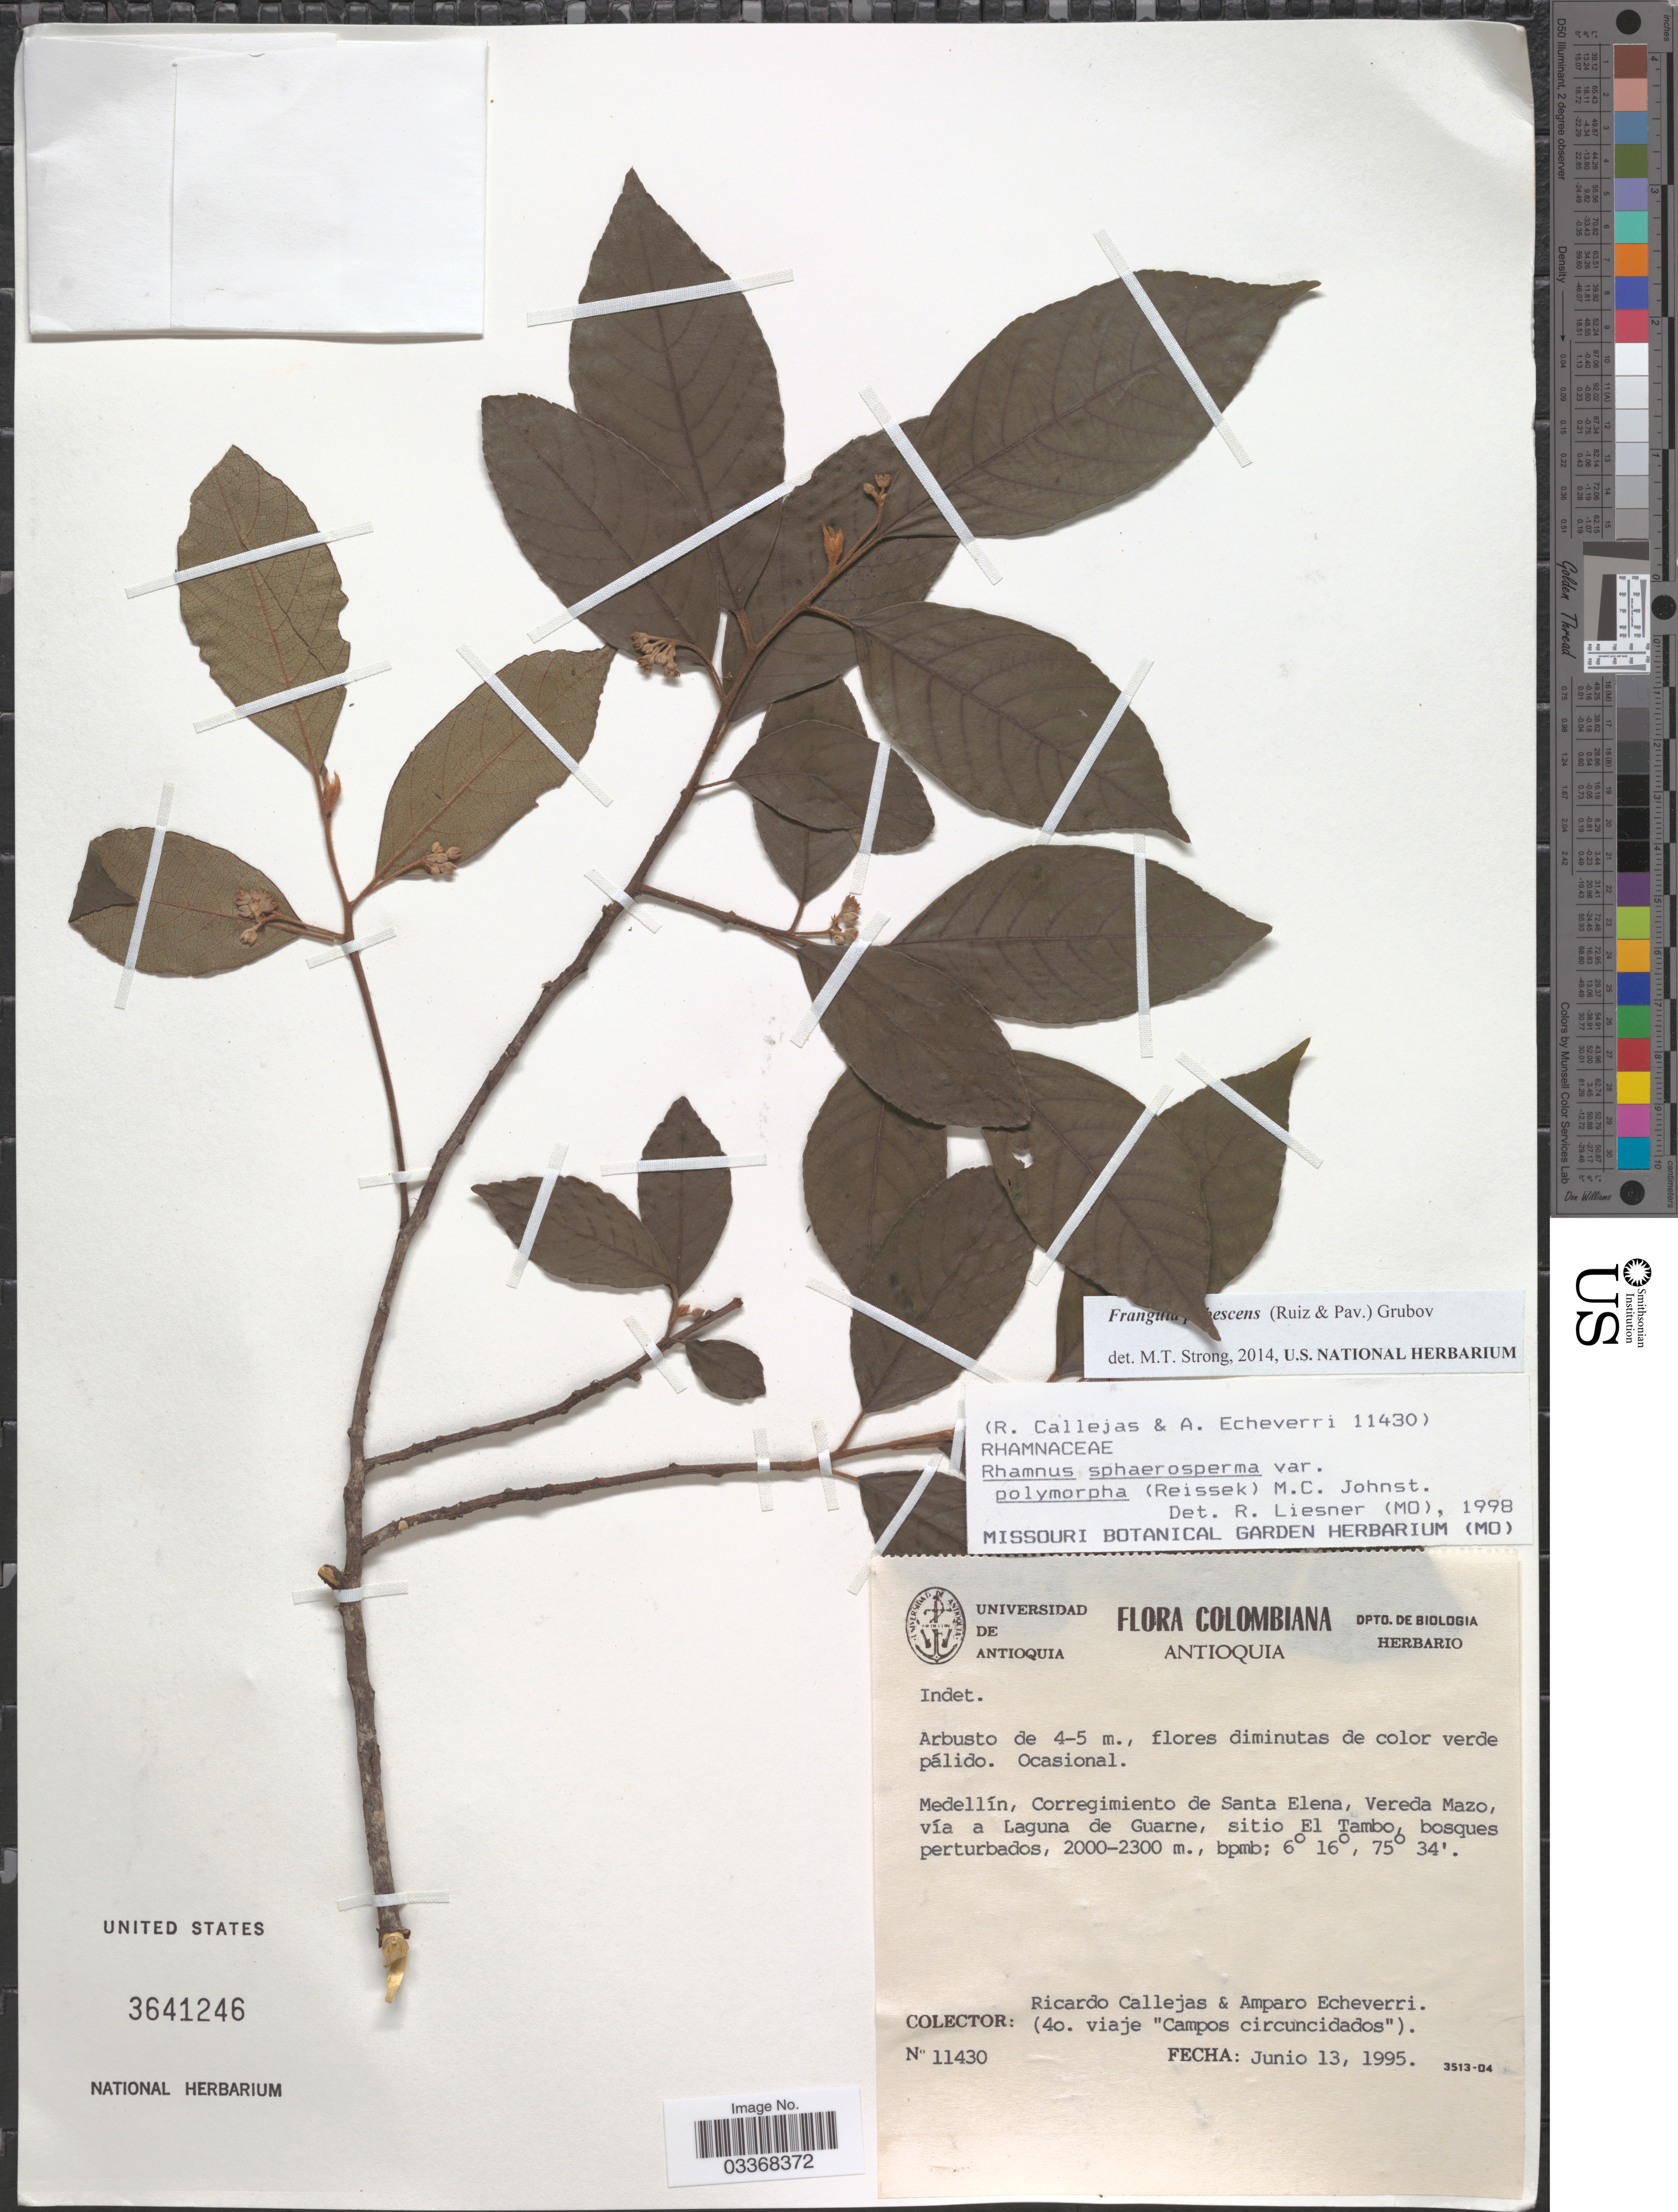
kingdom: Plantae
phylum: Tracheophyta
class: Magnoliopsida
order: Rosales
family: Rhamnaceae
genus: Frangula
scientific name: Frangula pubescens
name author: (Ruiz & Pav.) Grubov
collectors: R. Callejas & A. Echeverri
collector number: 11430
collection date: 1995-06-13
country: Colombia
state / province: Antioquia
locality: Medellín, Corregimiento de Santa Elena, Vereda Mazo, vía a Laguna de Guarne, sitio El Tambo.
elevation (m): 2000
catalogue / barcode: US 3641246